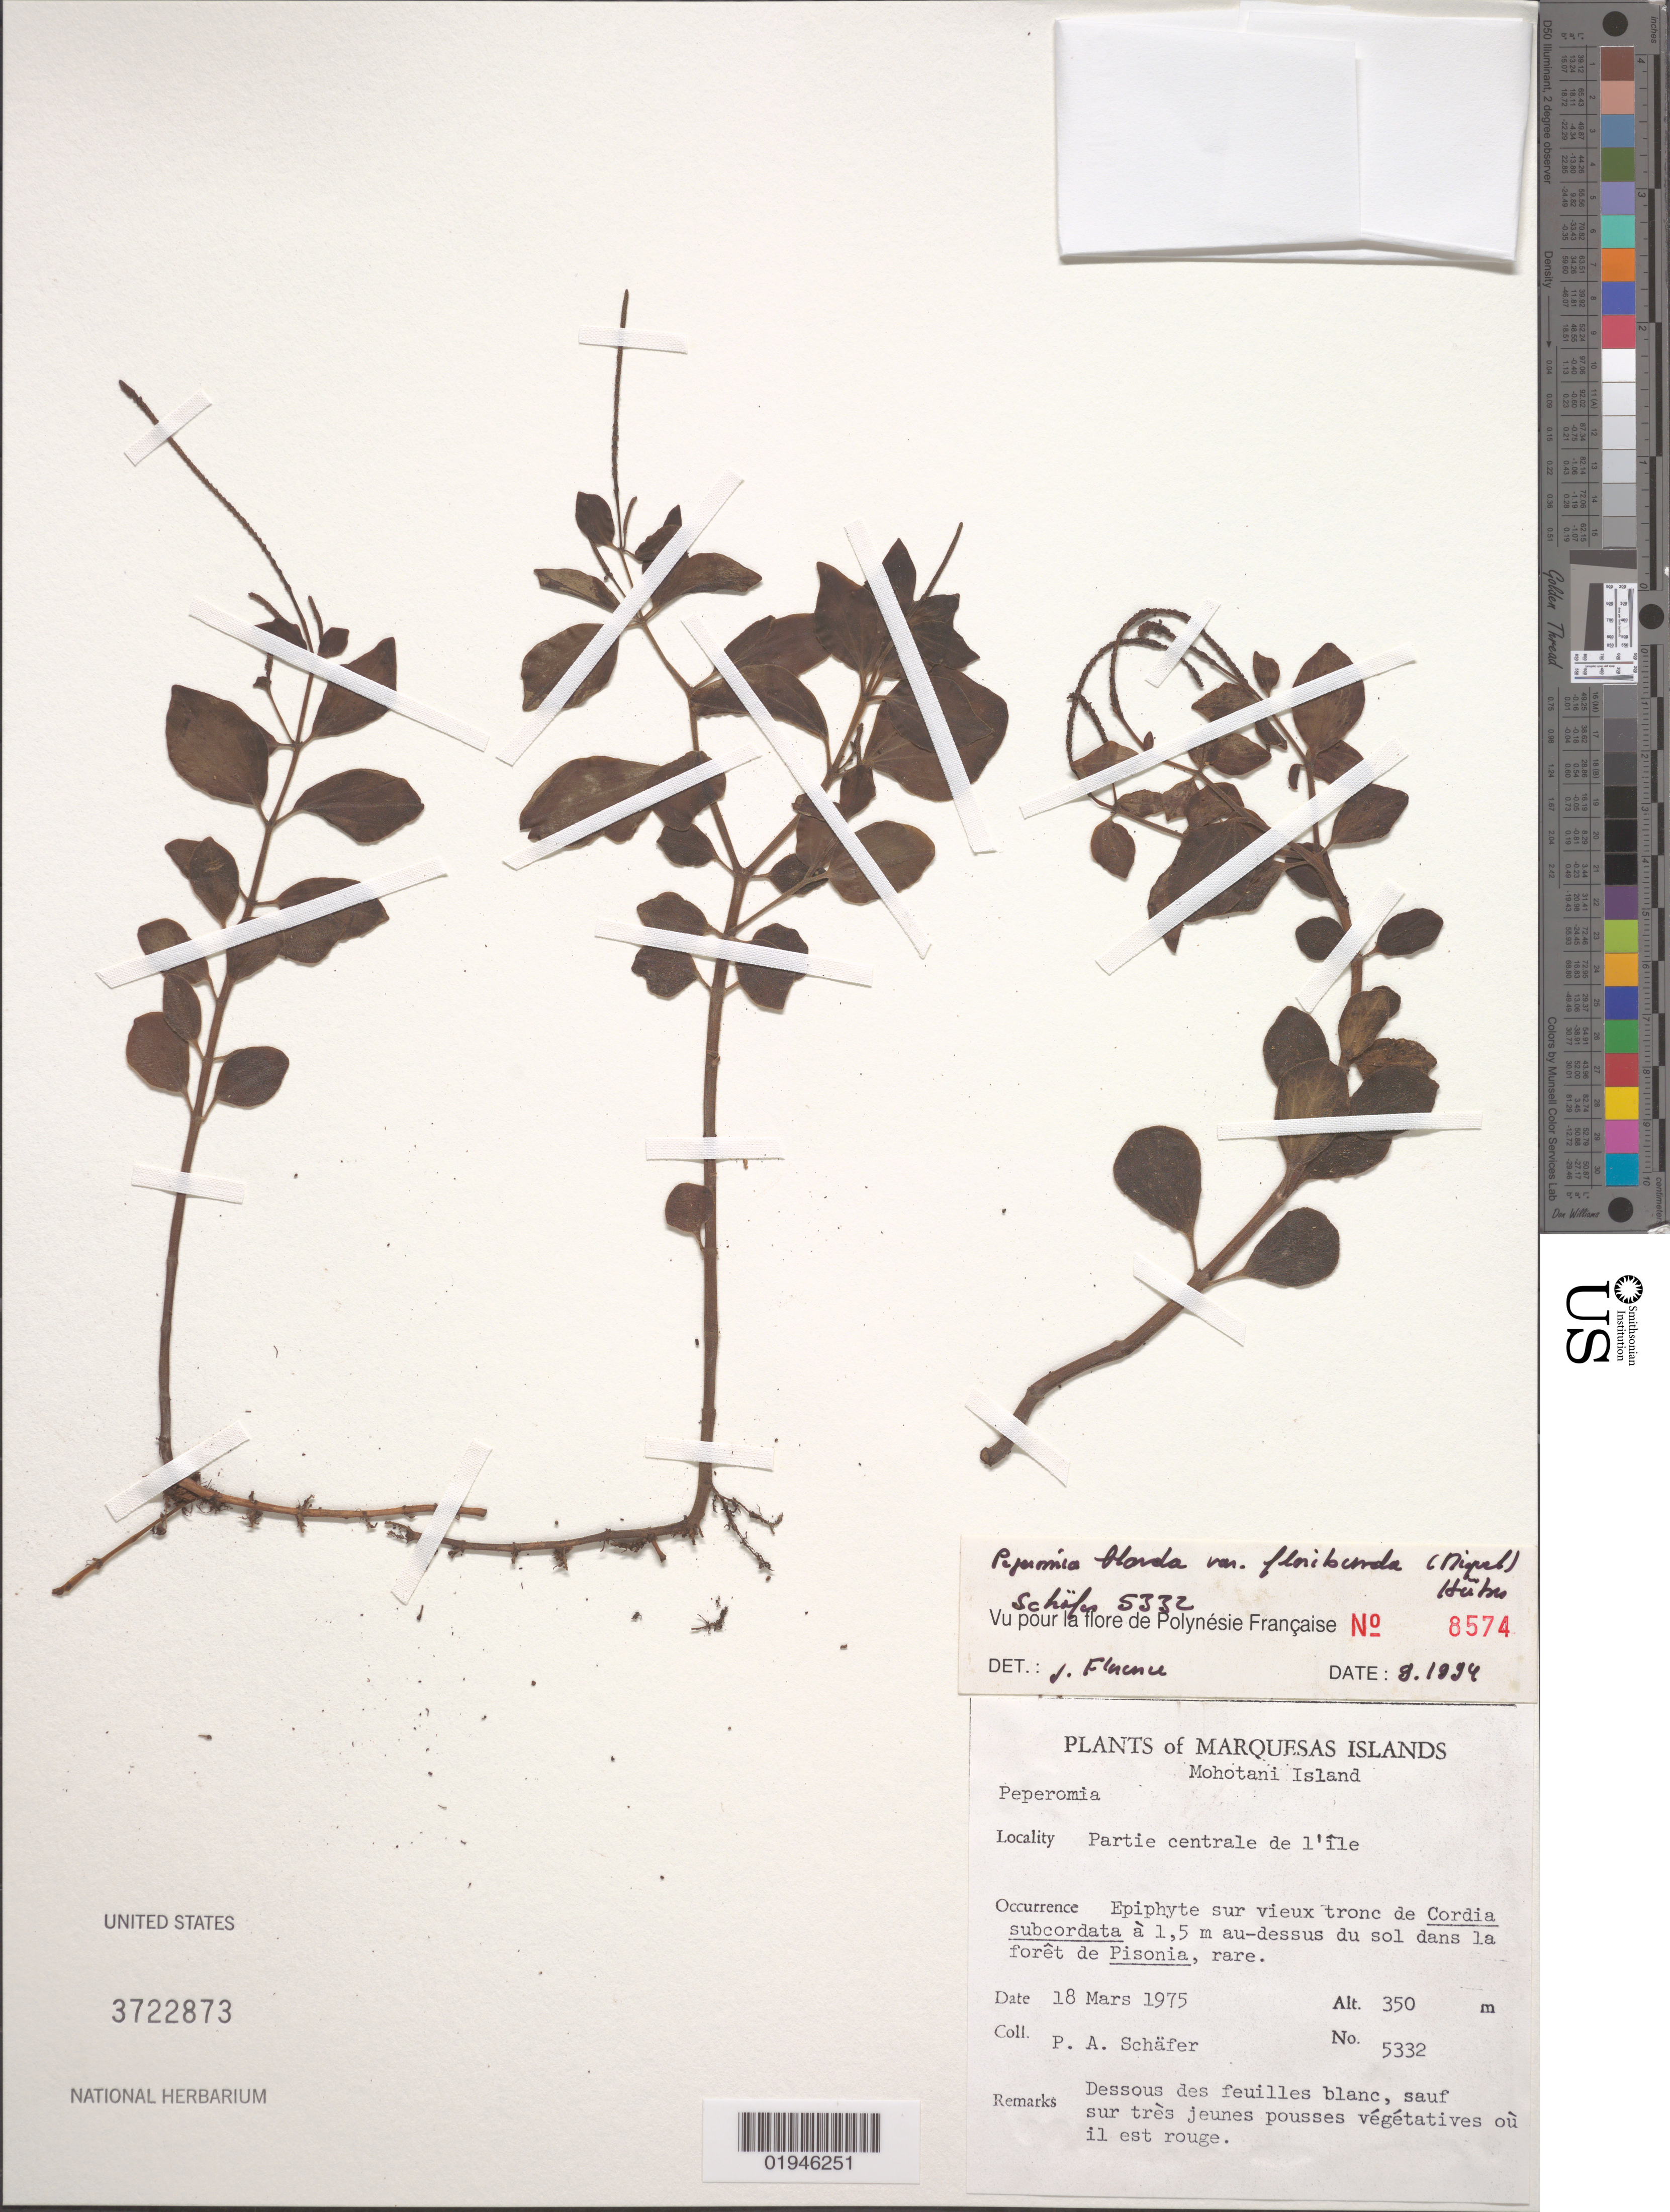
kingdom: Plantae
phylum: Tracheophyta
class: Magnoliopsida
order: Piperales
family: Piperaceae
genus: Peperomia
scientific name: Peperomia leptostachya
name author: Hook. & Arn.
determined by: Wagner, W. L., (BOT), Smithsonian Institution - National Museum of Natural History (UNITED STATES)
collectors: P. A. Schäfer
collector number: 5332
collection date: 1975-03-18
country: French Polynesia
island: Mohotani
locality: partie centrale de l'île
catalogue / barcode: US 3722873